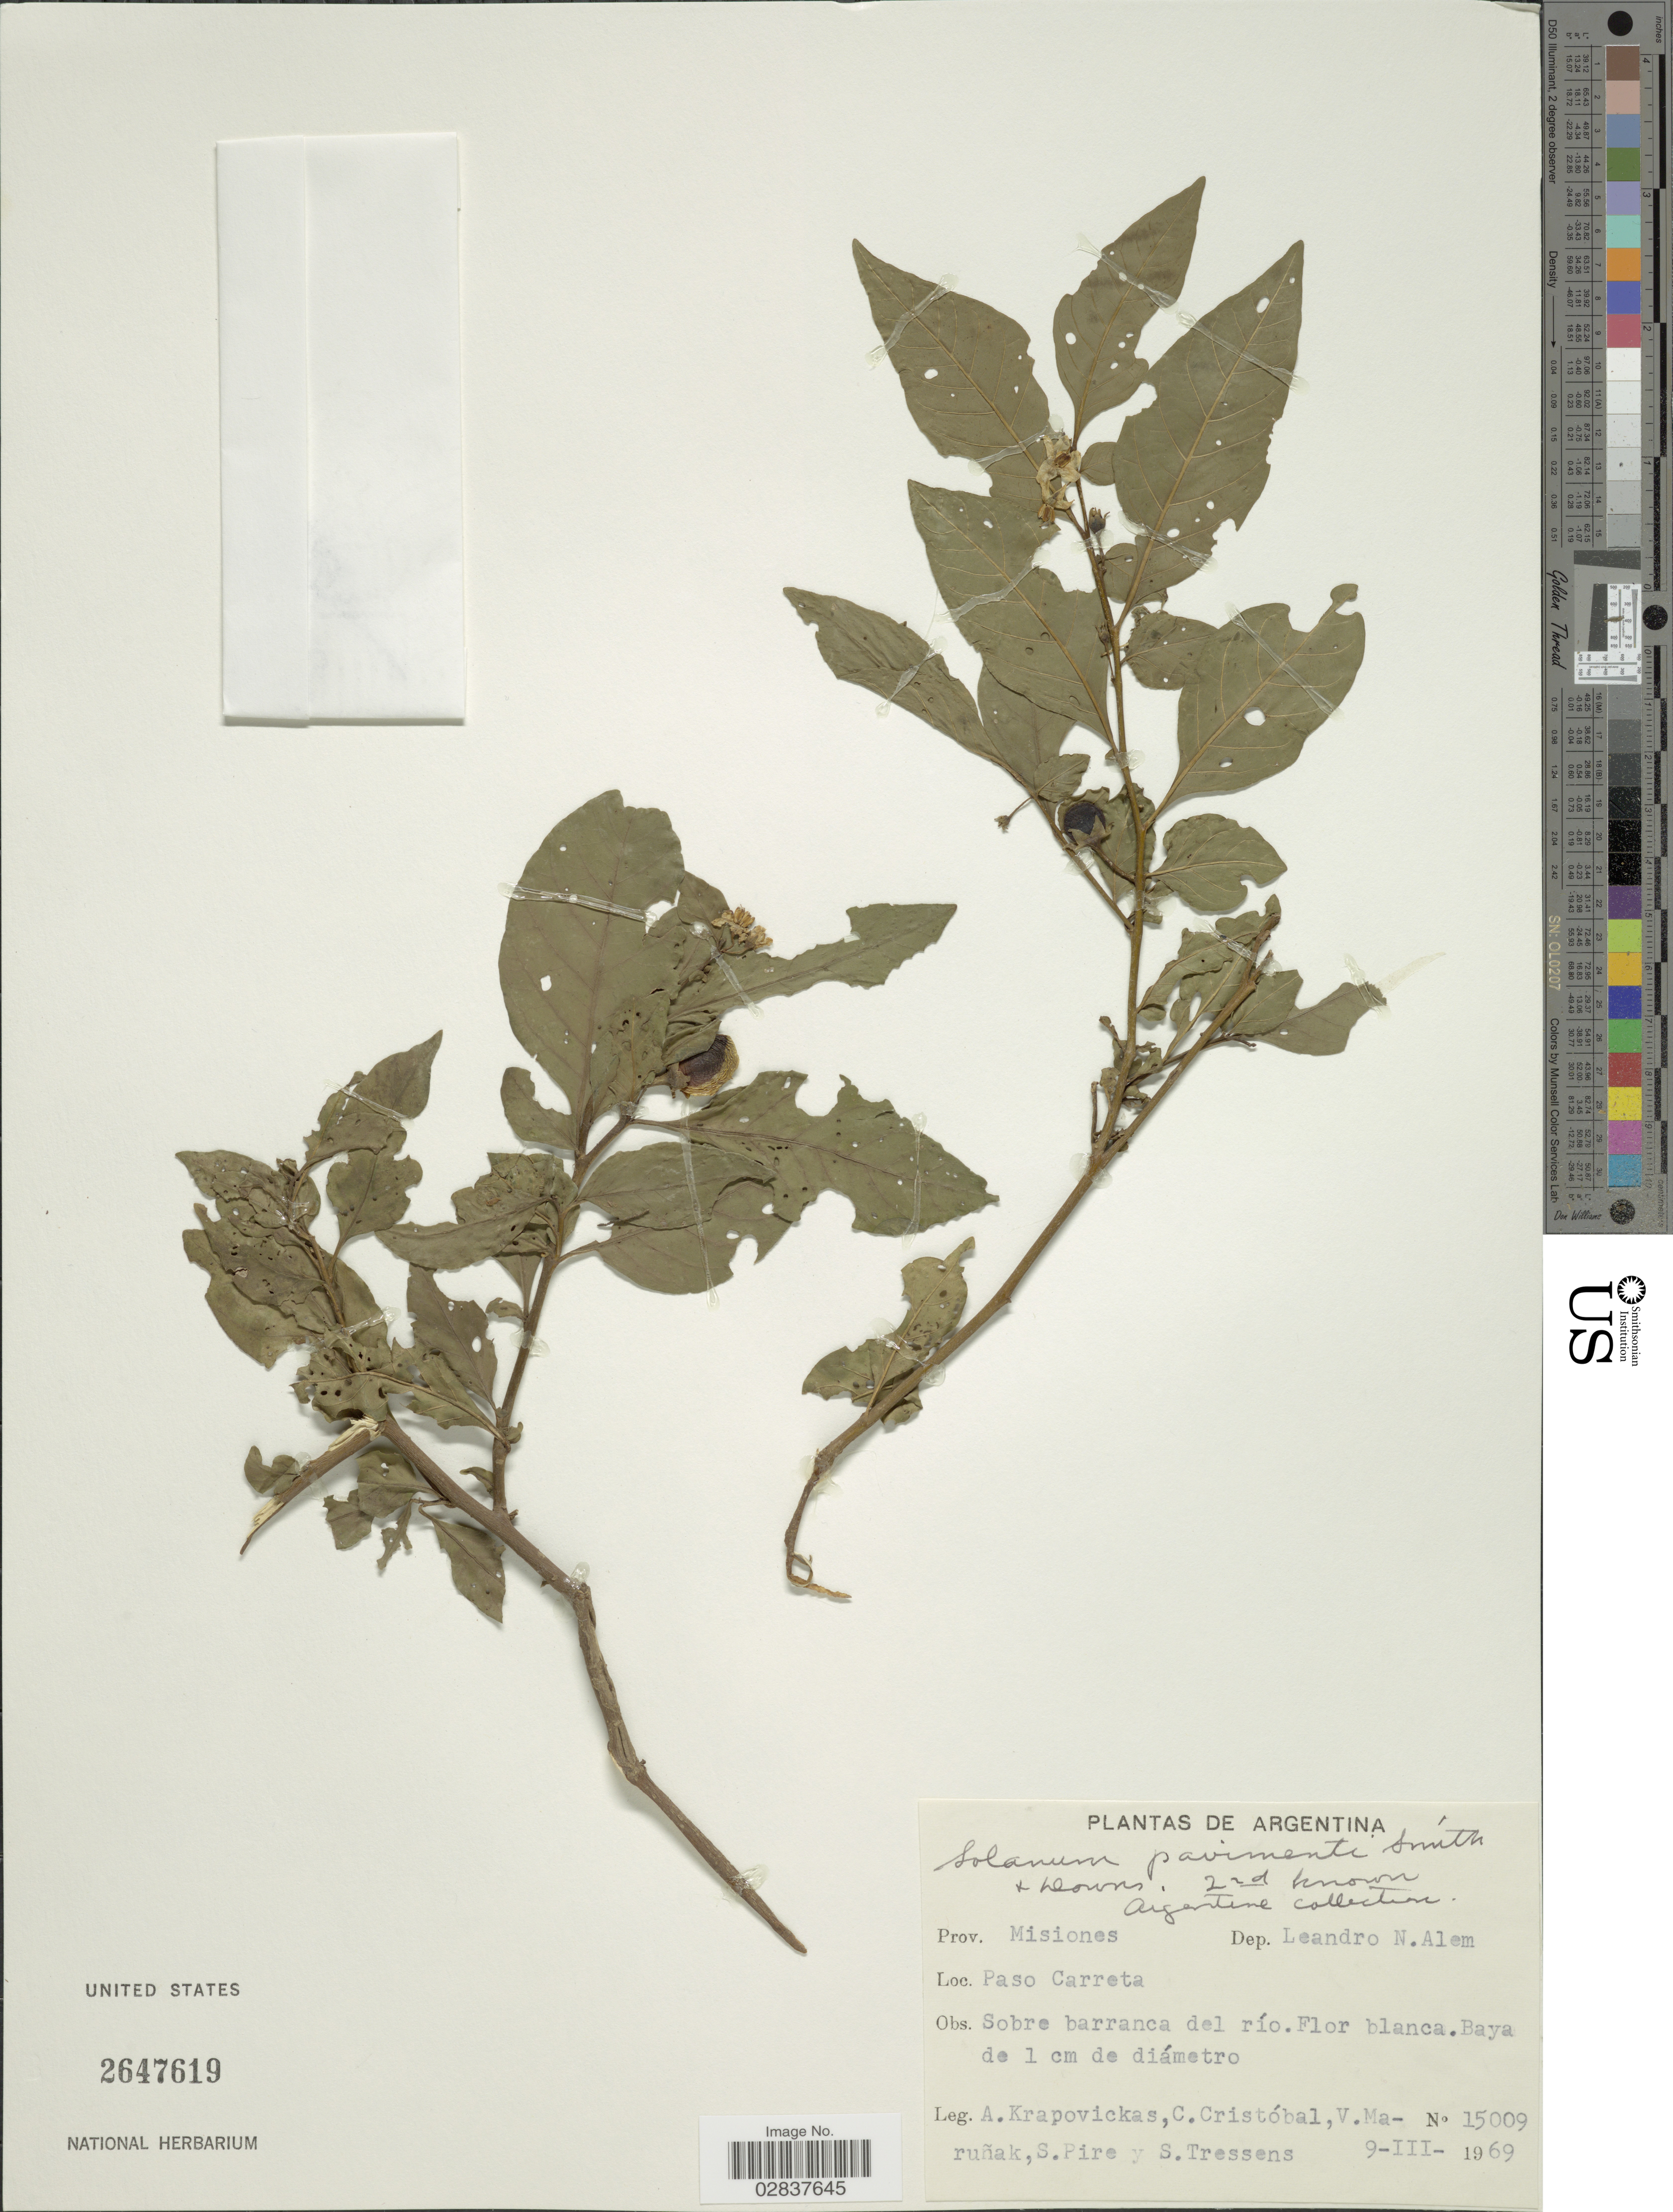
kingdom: Plantae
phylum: Tracheophyta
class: Magnoliopsida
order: Solanales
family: Solanaceae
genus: Solanum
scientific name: Solanum pavimenti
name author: L.B. Sm. & Downs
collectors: A. Krapovickas, C. Cristóbal, V. Maruñak, S. Pire & S. Tressens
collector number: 15009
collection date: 1969-03-09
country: Argentina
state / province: Misiones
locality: Dep. Leandro N. Alem. Paso Carreta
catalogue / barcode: US 2647619